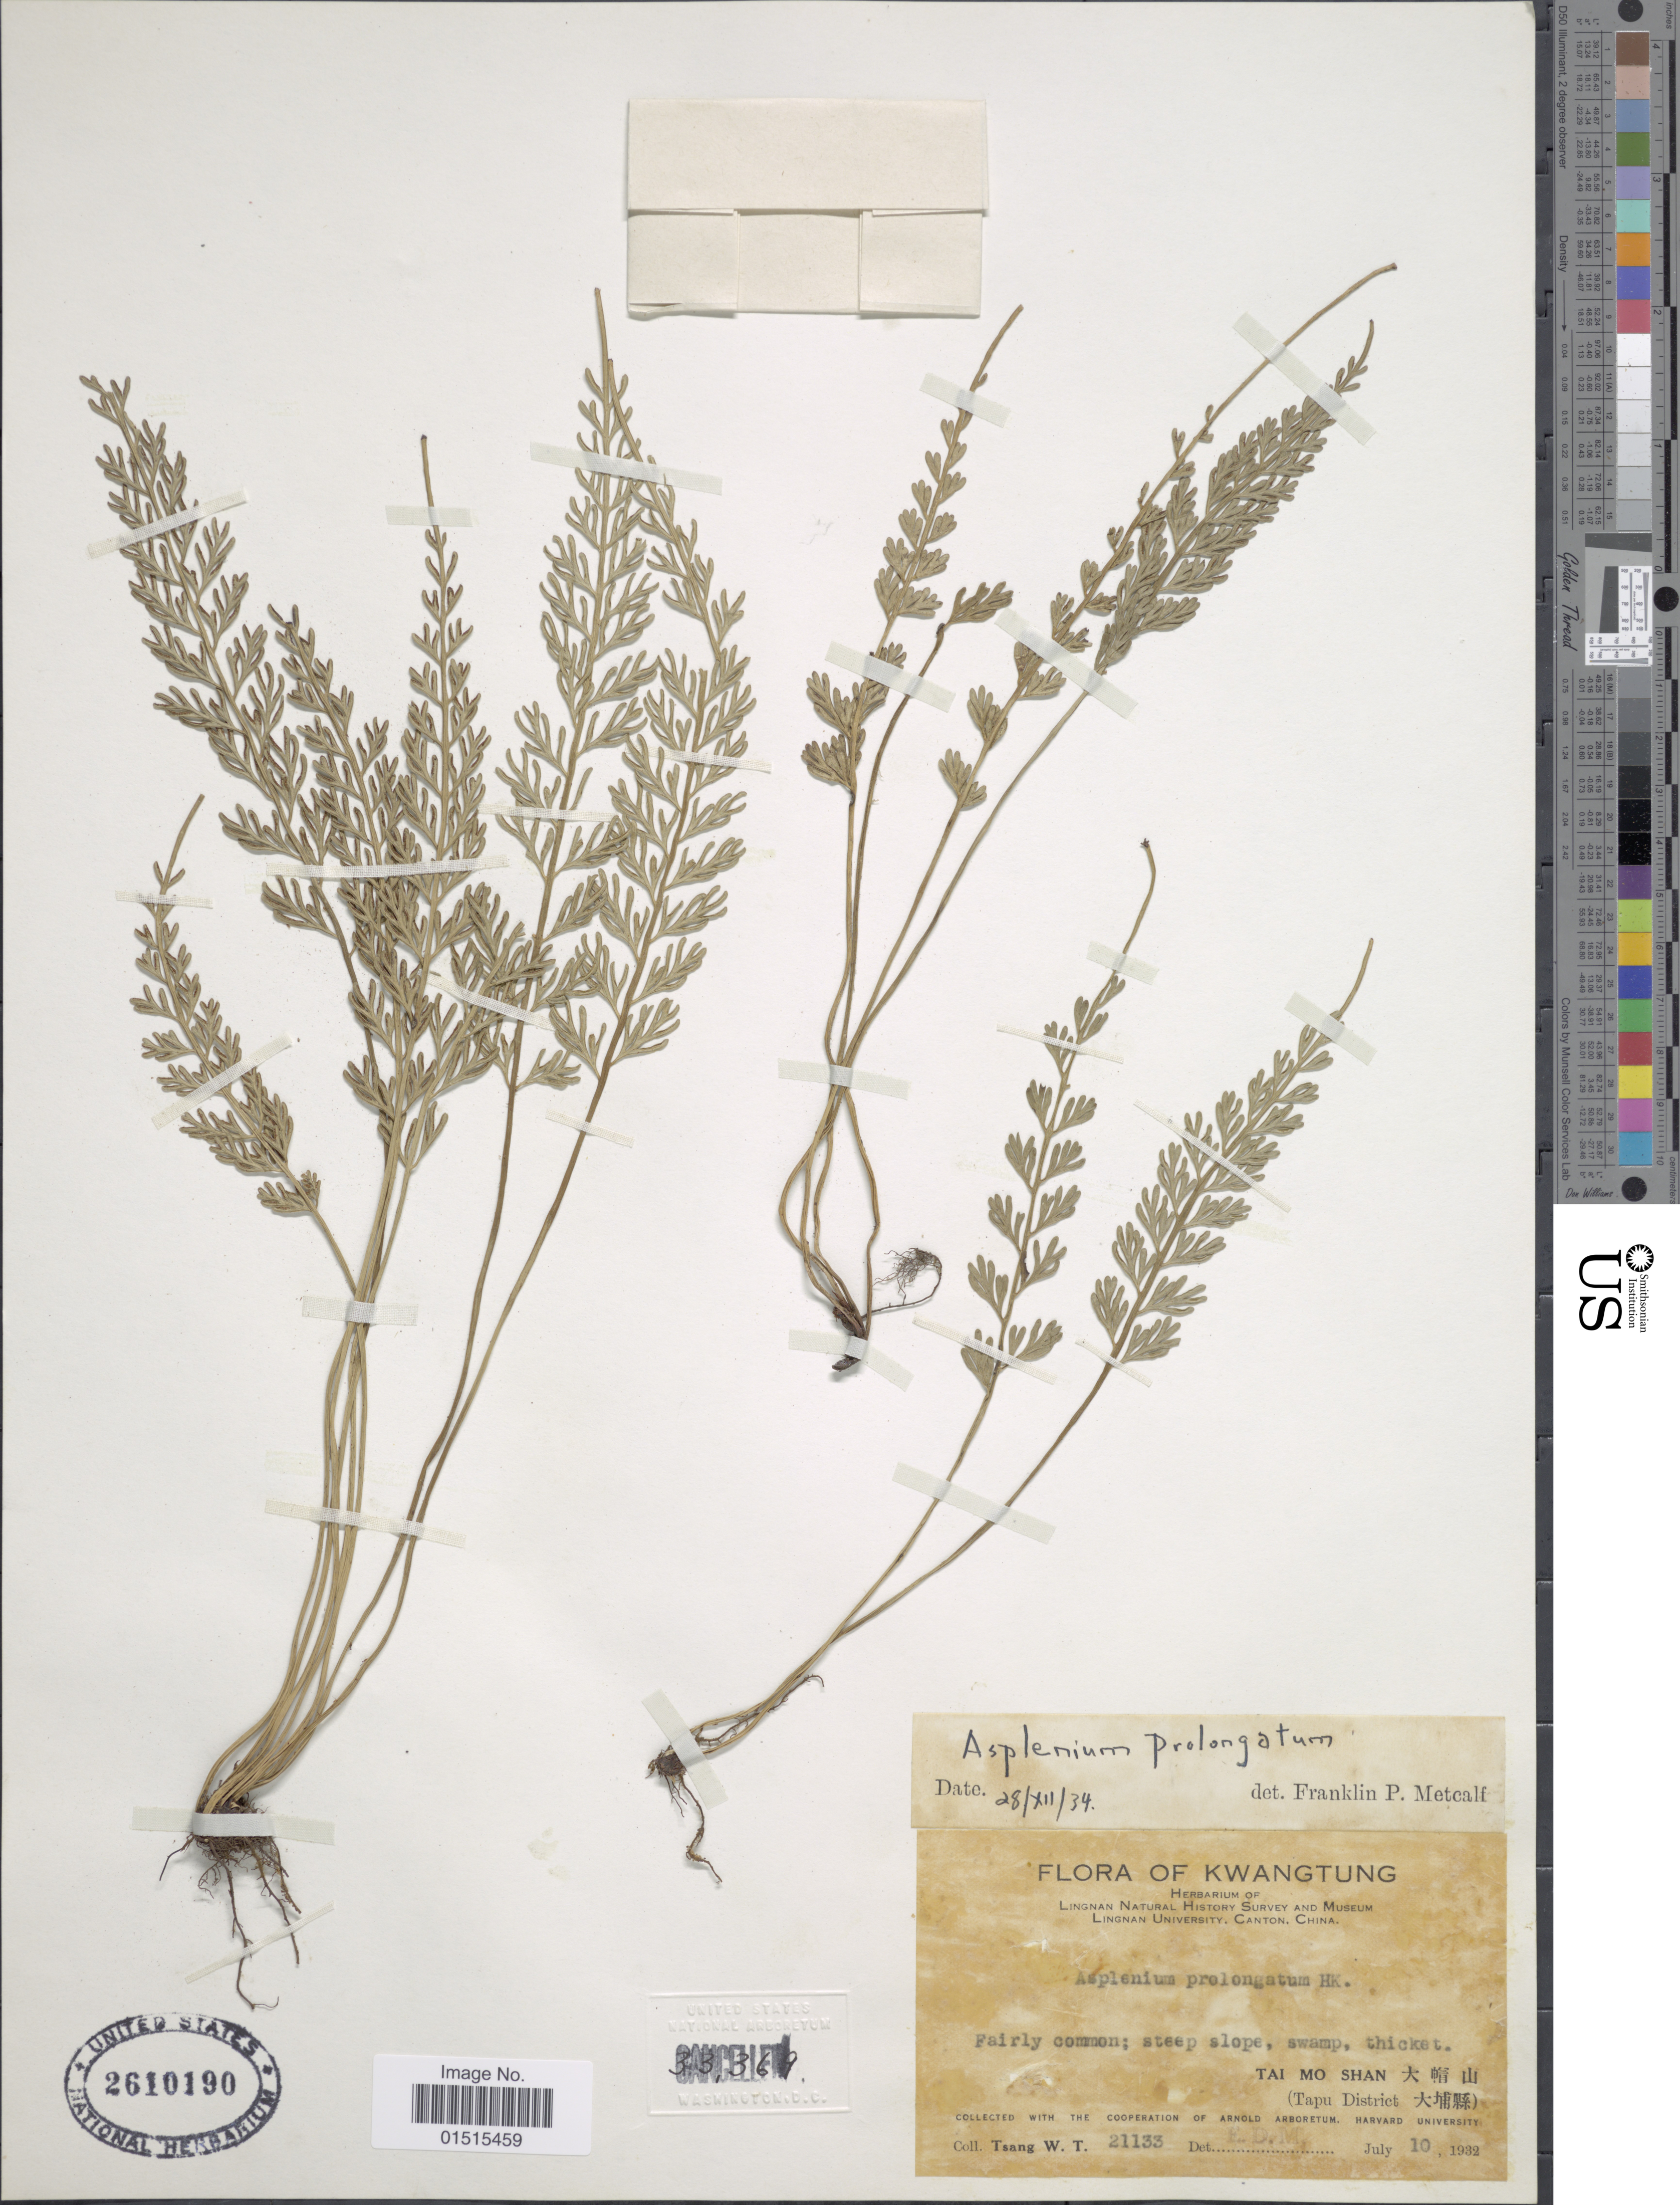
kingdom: Plantae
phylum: Tracheophyta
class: Polypodiopsida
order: Polypodiales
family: Aspleniaceae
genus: Asplenium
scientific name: Asplenium prolongatum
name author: Hook.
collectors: W. T. Tsang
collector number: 2113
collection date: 1932-07-10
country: China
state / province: Guangdong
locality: Kwangtung, Canton, Tai Mo Shan (Tapu District)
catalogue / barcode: US 2610190